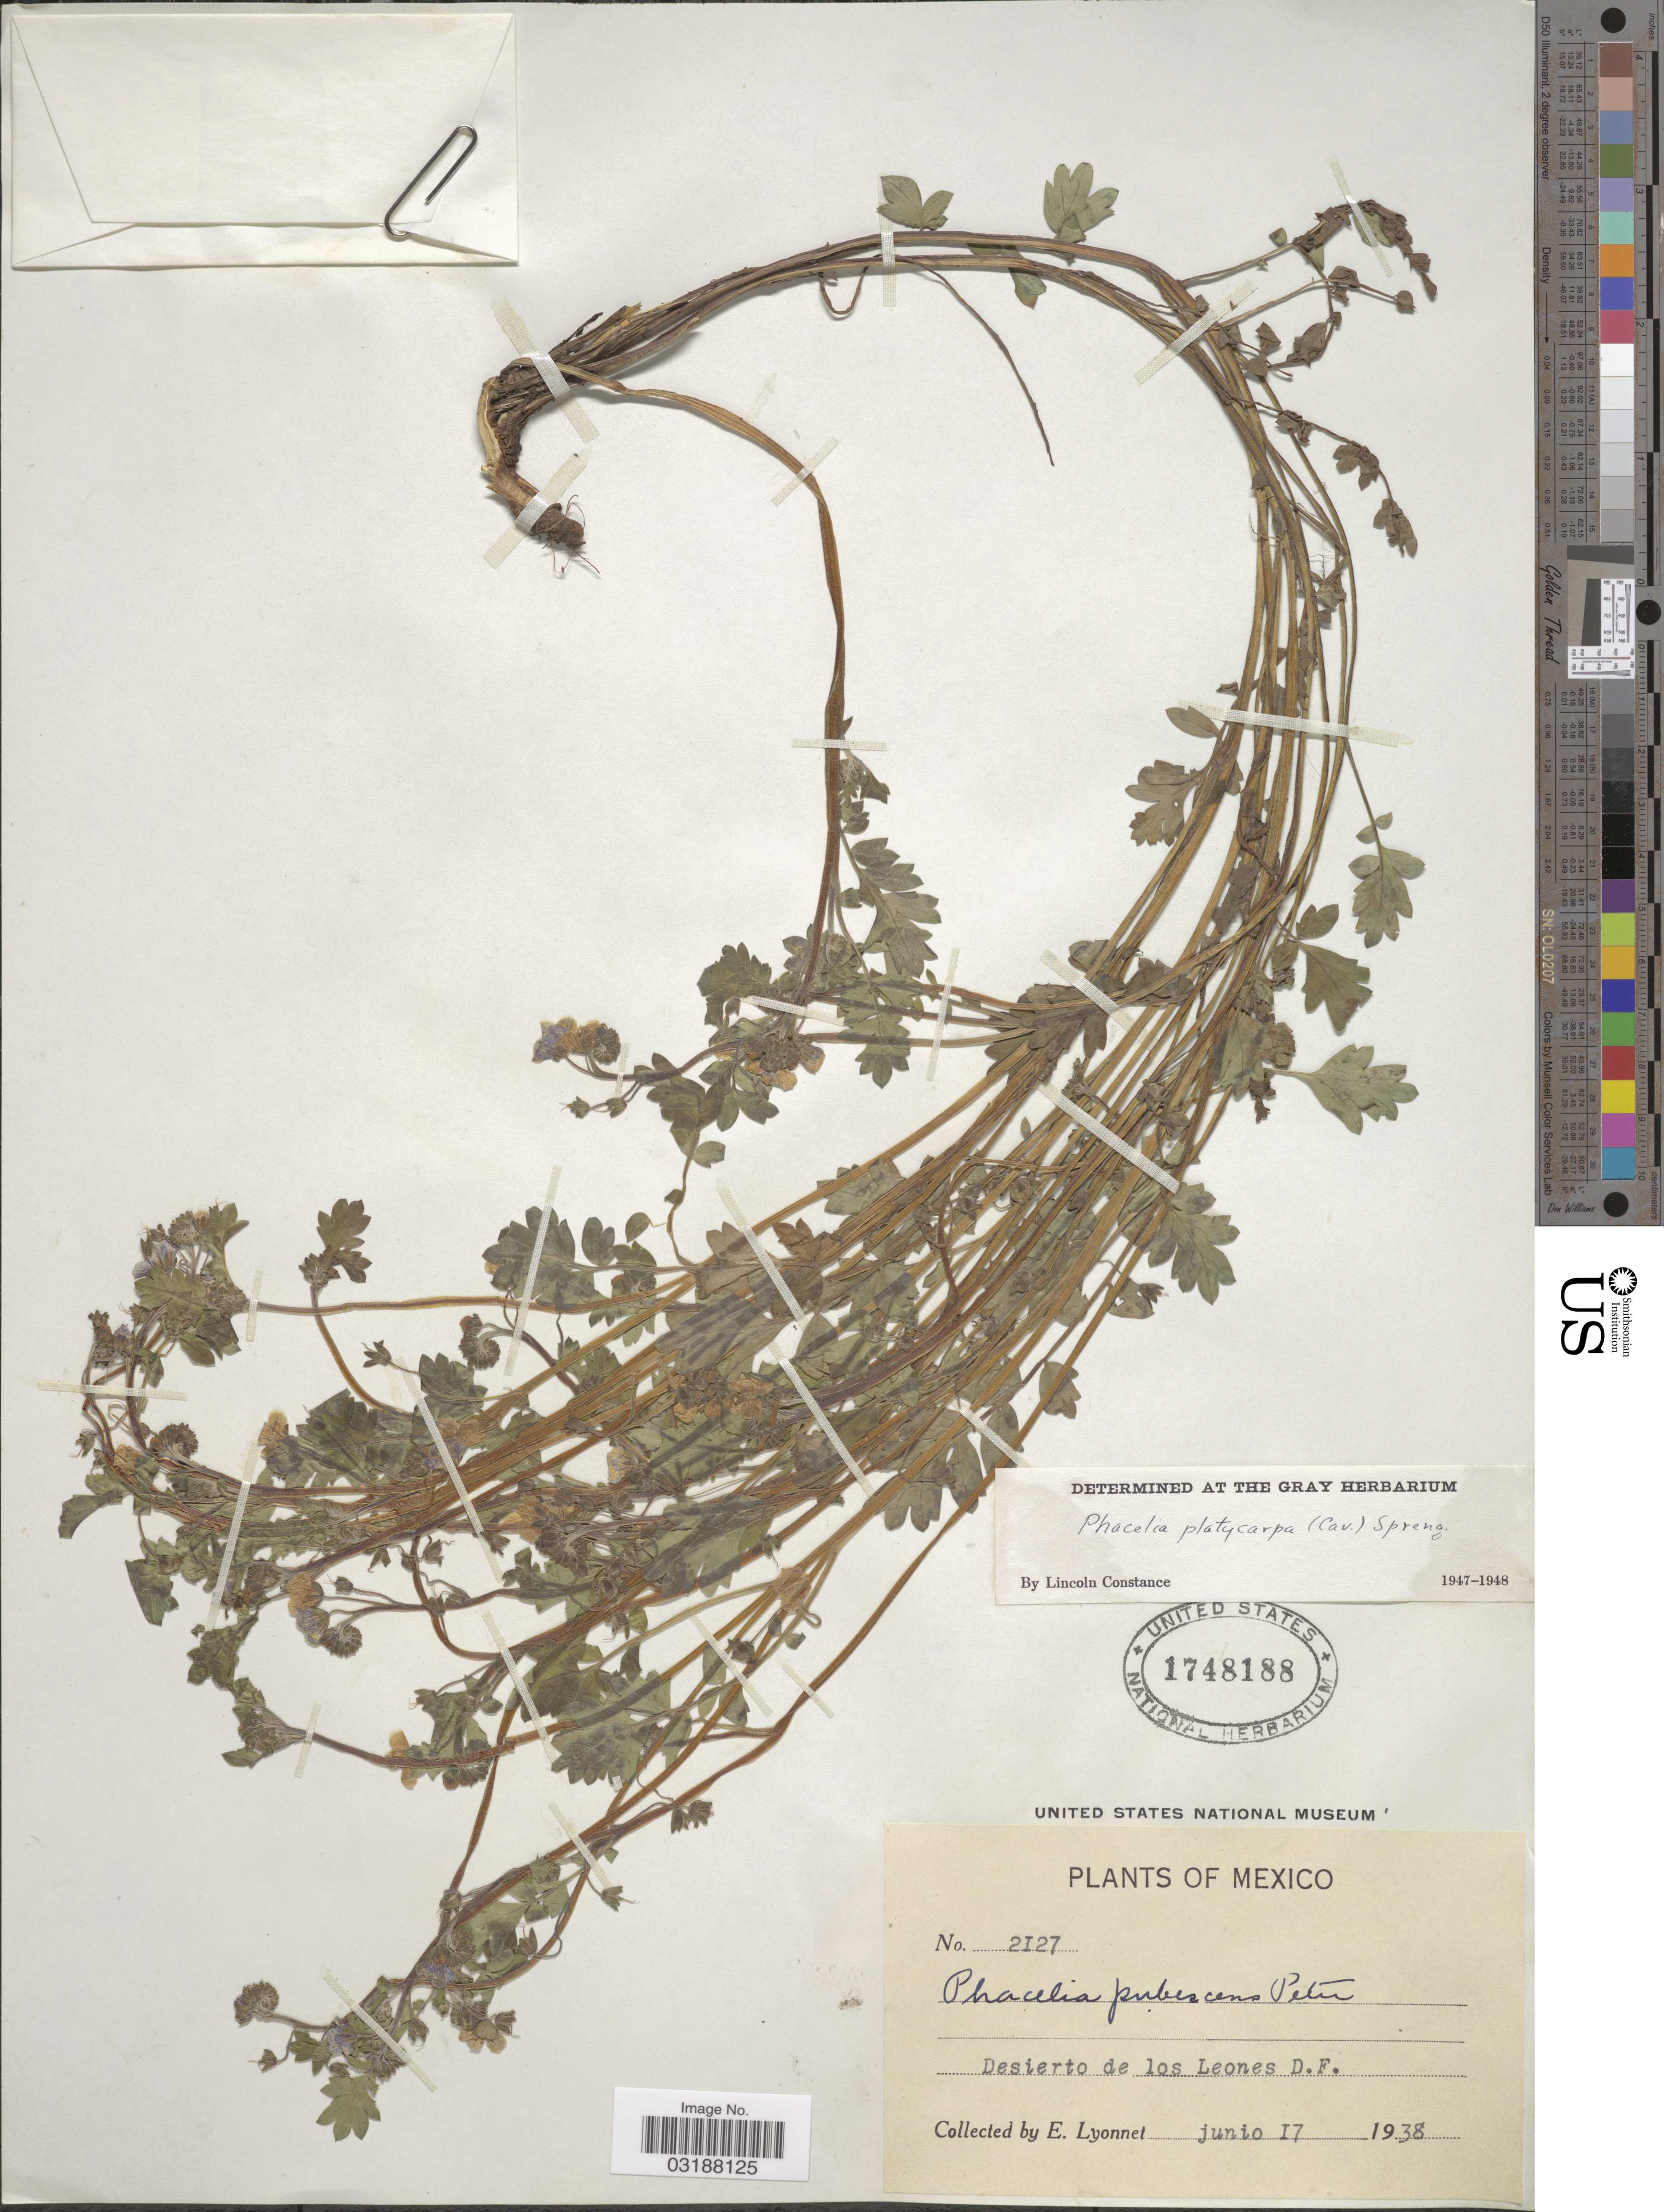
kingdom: Plantae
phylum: Tracheophyta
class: Magnoliopsida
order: Boraginales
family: Hydrophyllaceae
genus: Phacelia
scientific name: Phacelia platycarpa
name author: (Cav.) Spreng.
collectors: E. Lyonnet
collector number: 2127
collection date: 1938-06-17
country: Mexico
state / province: Distrito Federal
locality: Desierto de los Leones, D.F.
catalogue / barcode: US 1748188